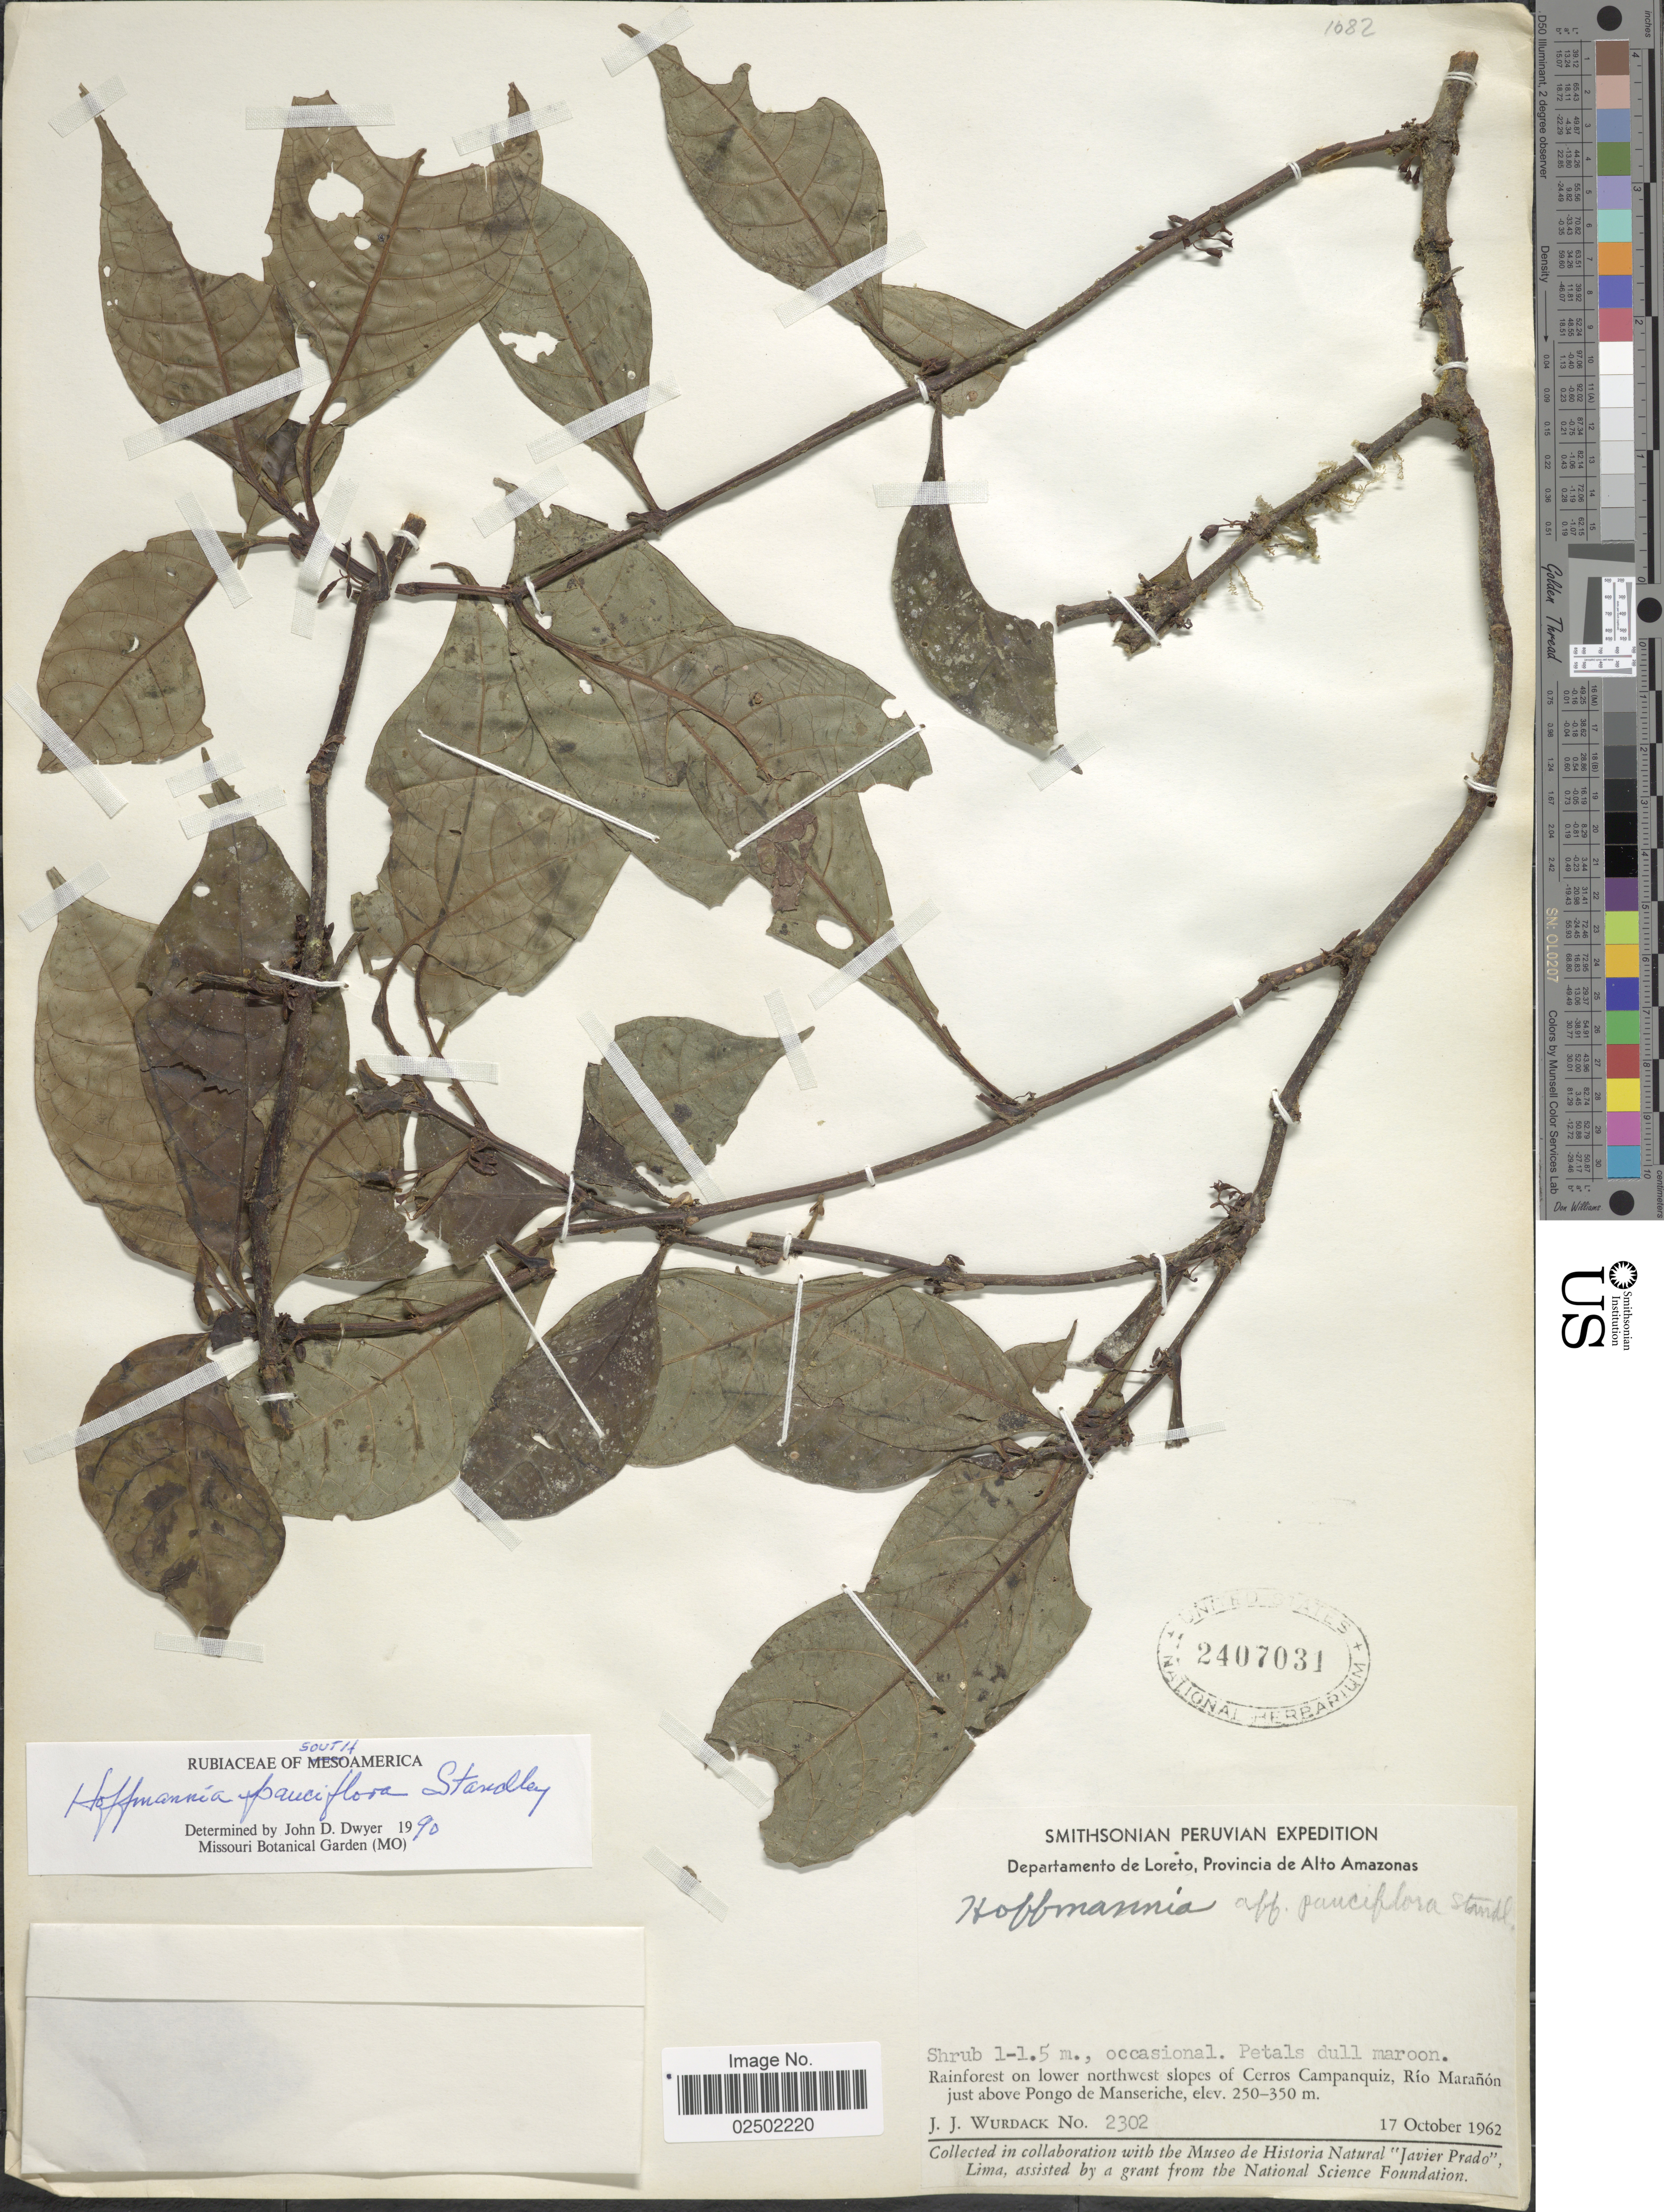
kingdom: Plantae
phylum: Tracheophyta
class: Magnoliopsida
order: Gentianales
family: Rubiaceae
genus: Hoffmannia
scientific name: Hoffmannia pauciflora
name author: Standl.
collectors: J. J. Wurdack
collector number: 2302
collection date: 1962-10-17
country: Peru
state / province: Loreto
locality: Departamento de Loreto, Provincia de Alto Amazonas, Rainforest on lower northwest slopes of Cerros Campanquiz, Rio Maranon just above Pongo de Manseriche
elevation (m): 250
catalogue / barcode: US 2407031